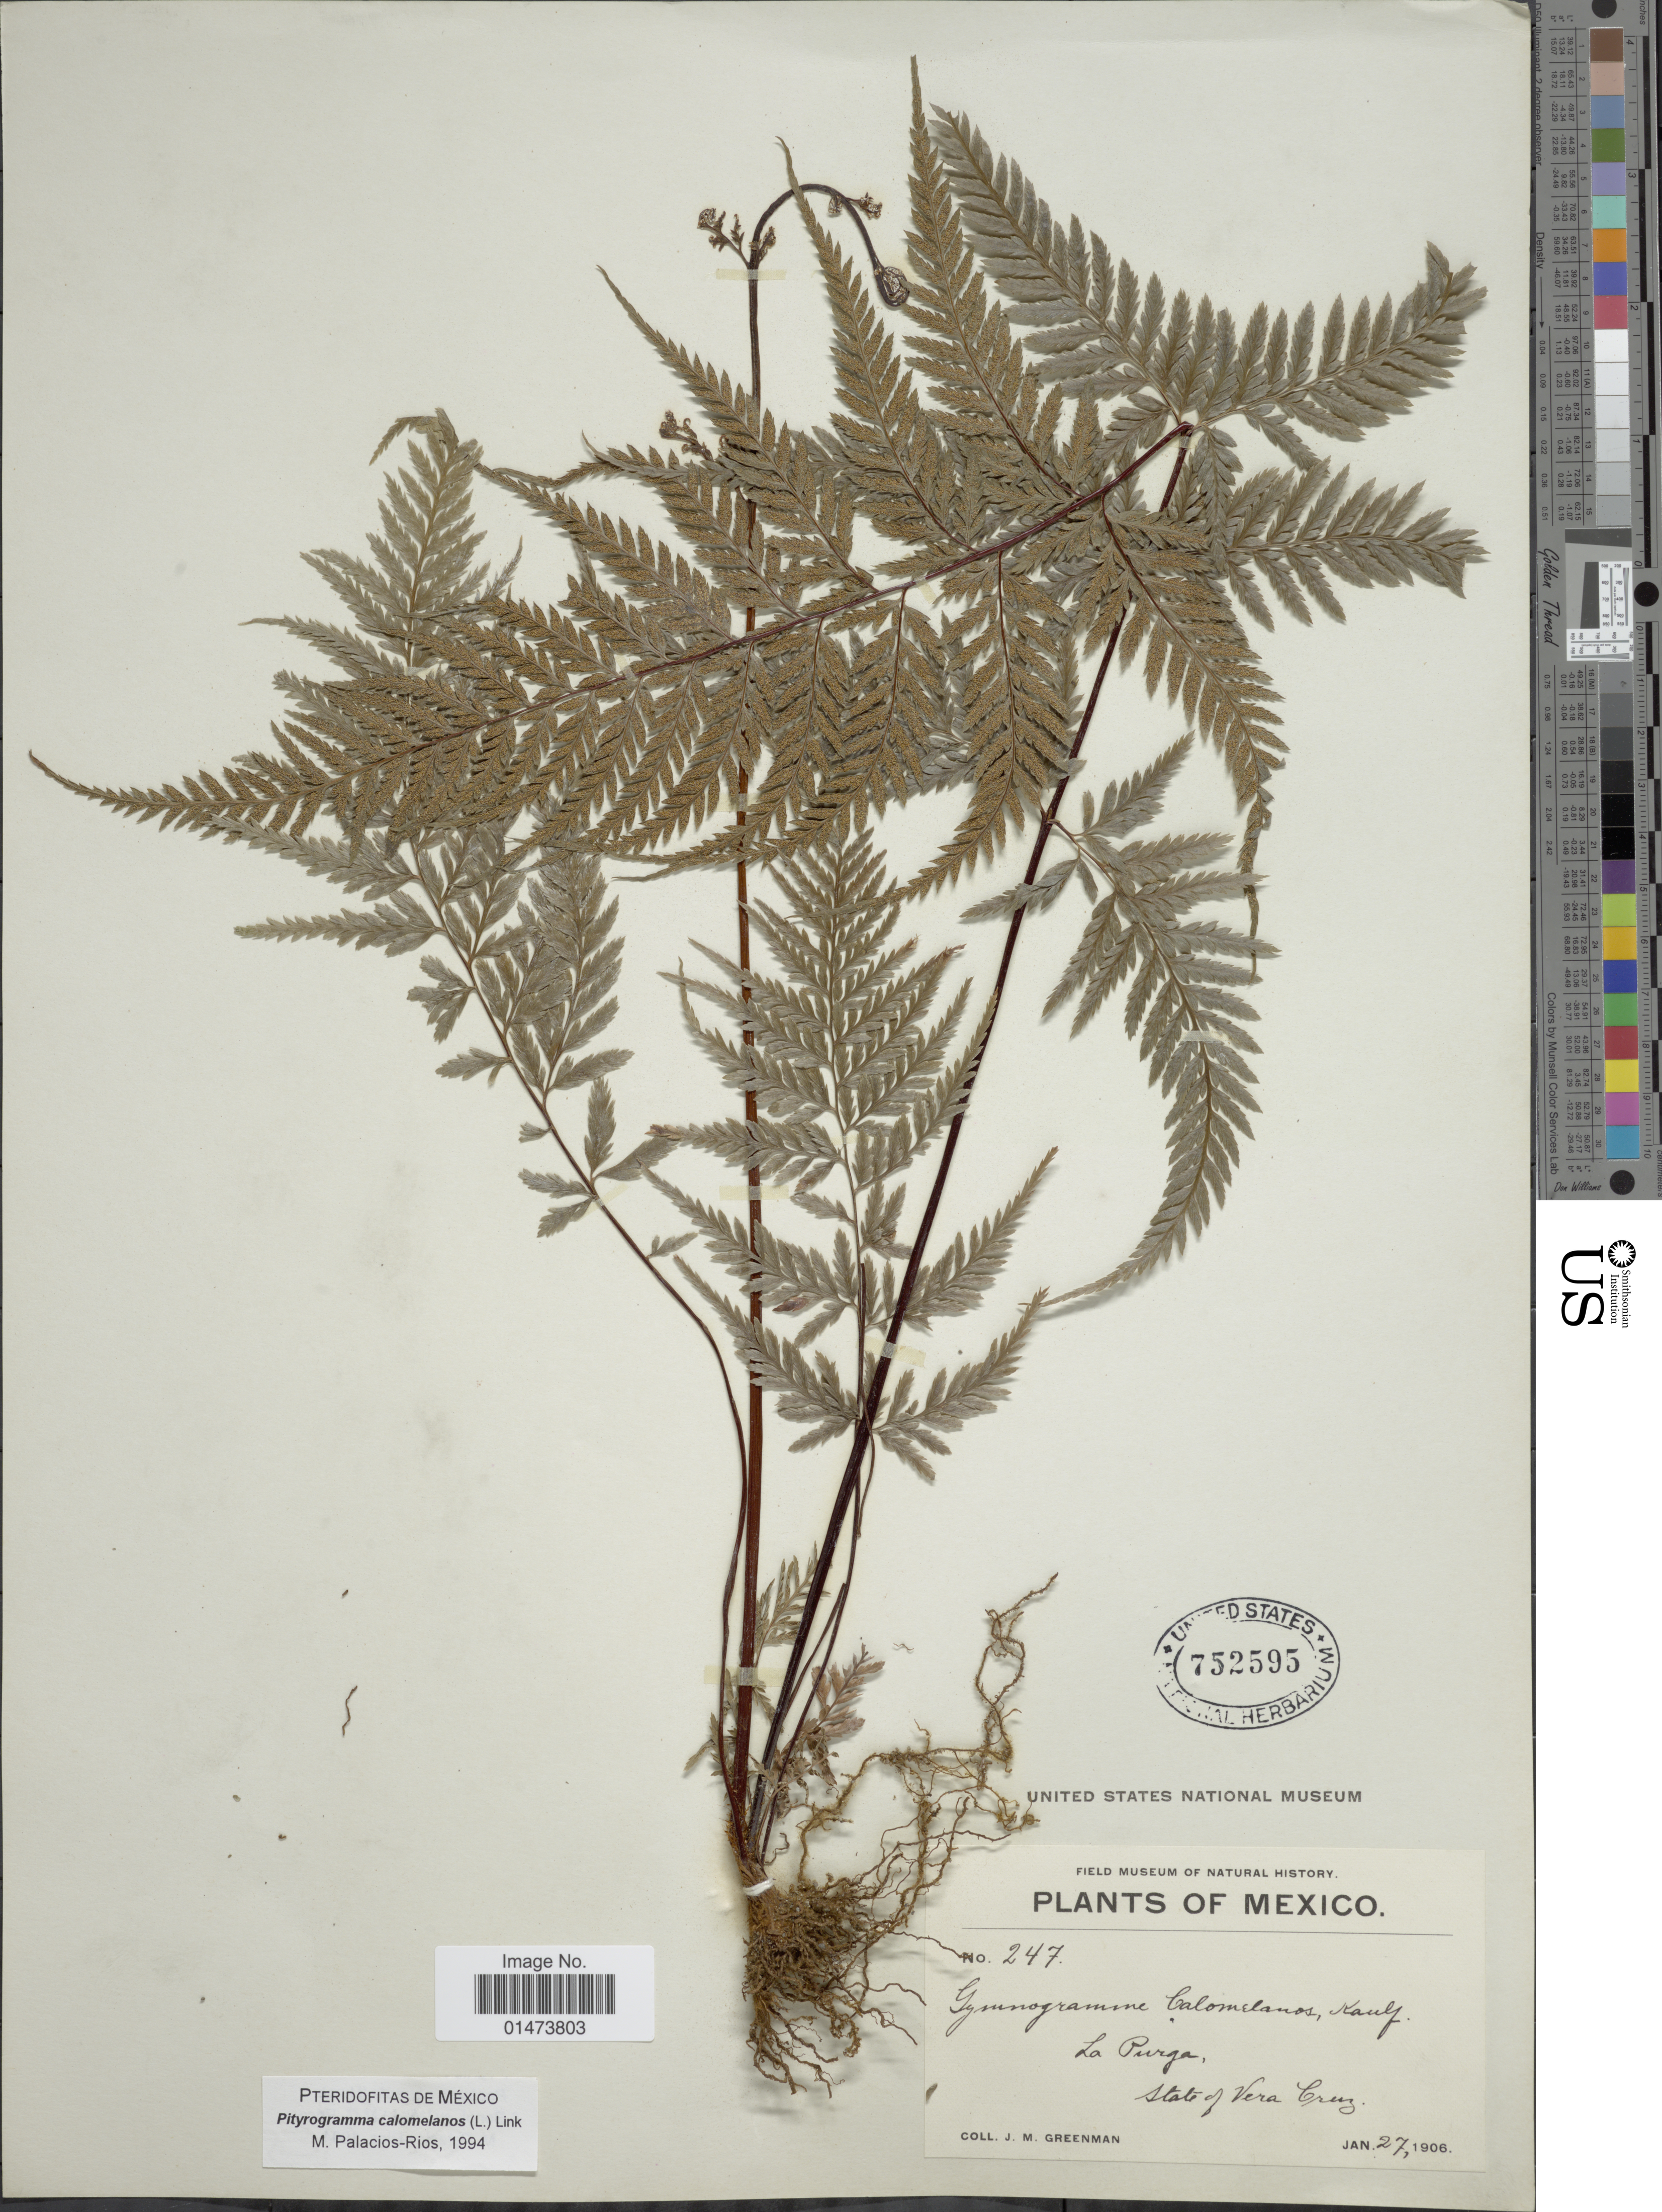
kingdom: Plantae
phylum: Tracheophyta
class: Polypodiopsida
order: Polypodiales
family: Pteridaceae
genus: Pityrogramma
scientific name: Pityrogramma calomelanos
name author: (L.) Link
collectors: J. M. Greenman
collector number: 247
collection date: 1906-01-27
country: Mexico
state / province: Veracruz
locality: La Purga, State of Vera Cruz.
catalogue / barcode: US 752595